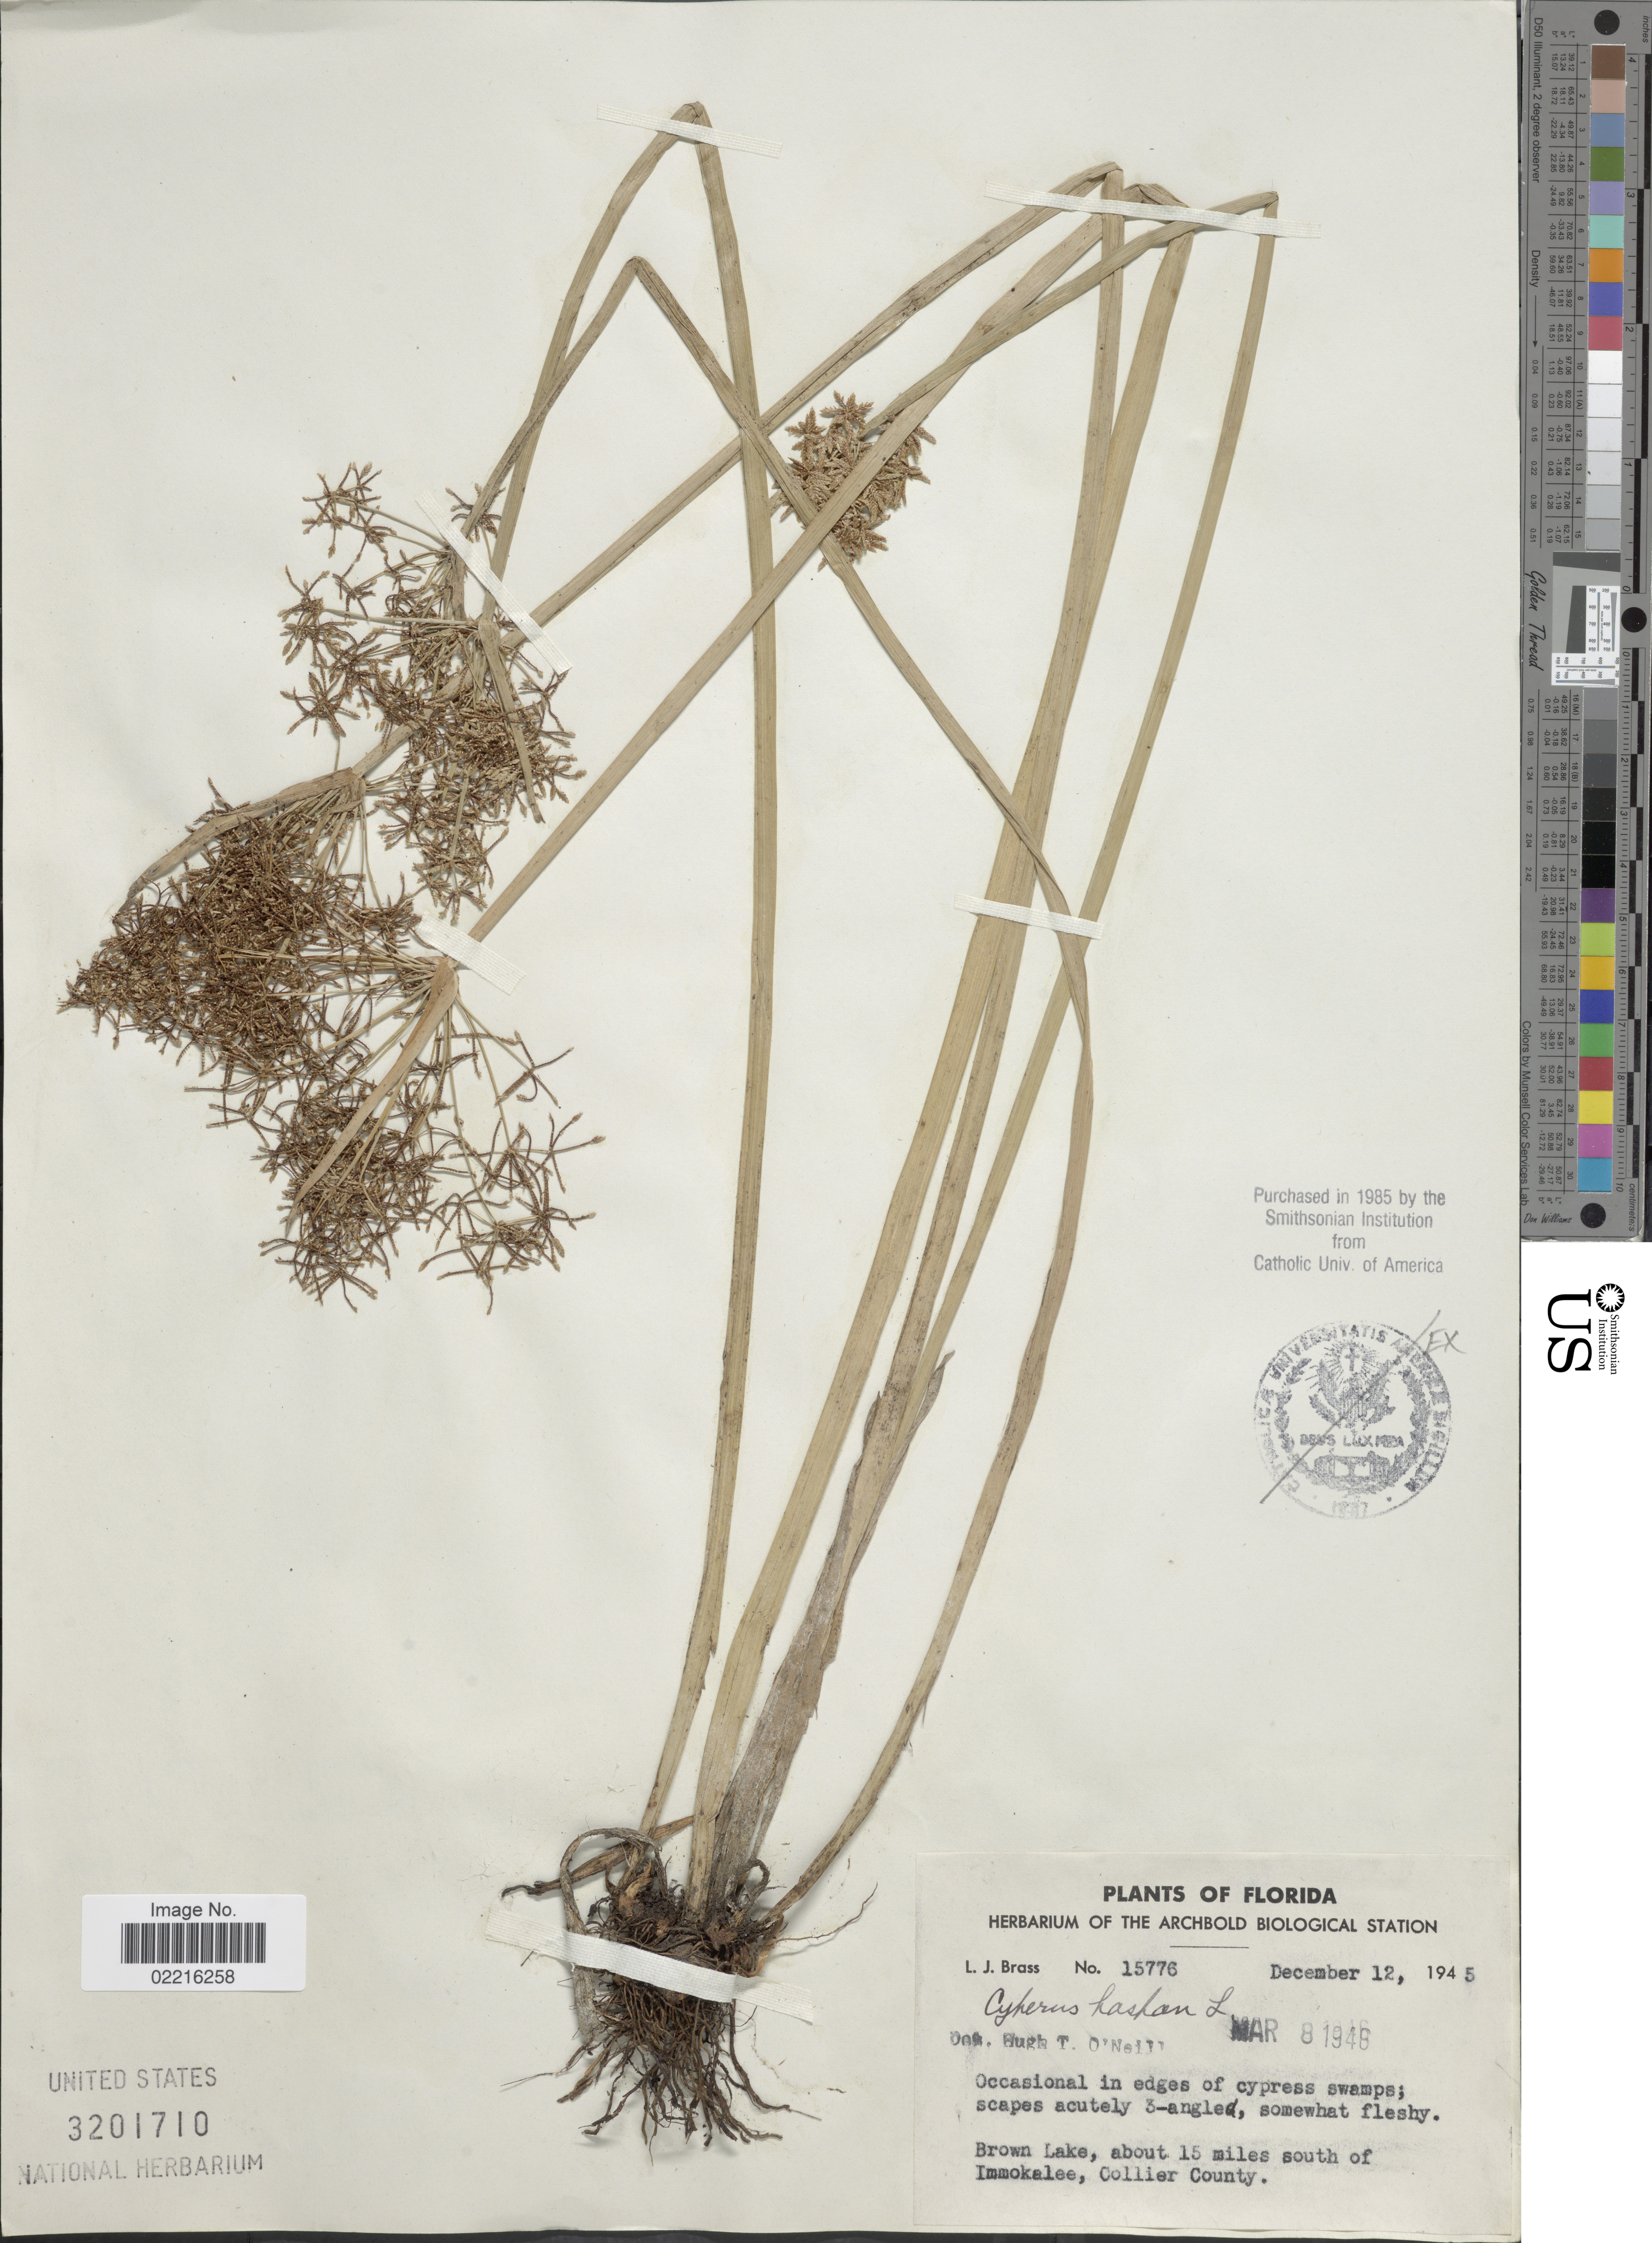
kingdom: Plantae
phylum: Tracheophyta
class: Liliopsida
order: Poales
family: Cyperaceae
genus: Cyperus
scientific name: Cyperus haspan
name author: L.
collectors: L. J. Brass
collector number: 15776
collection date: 1945-12-12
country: United States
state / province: Florida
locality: Brown Lake, about 15 miles south of Immokalee, Collier County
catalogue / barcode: US 3201710